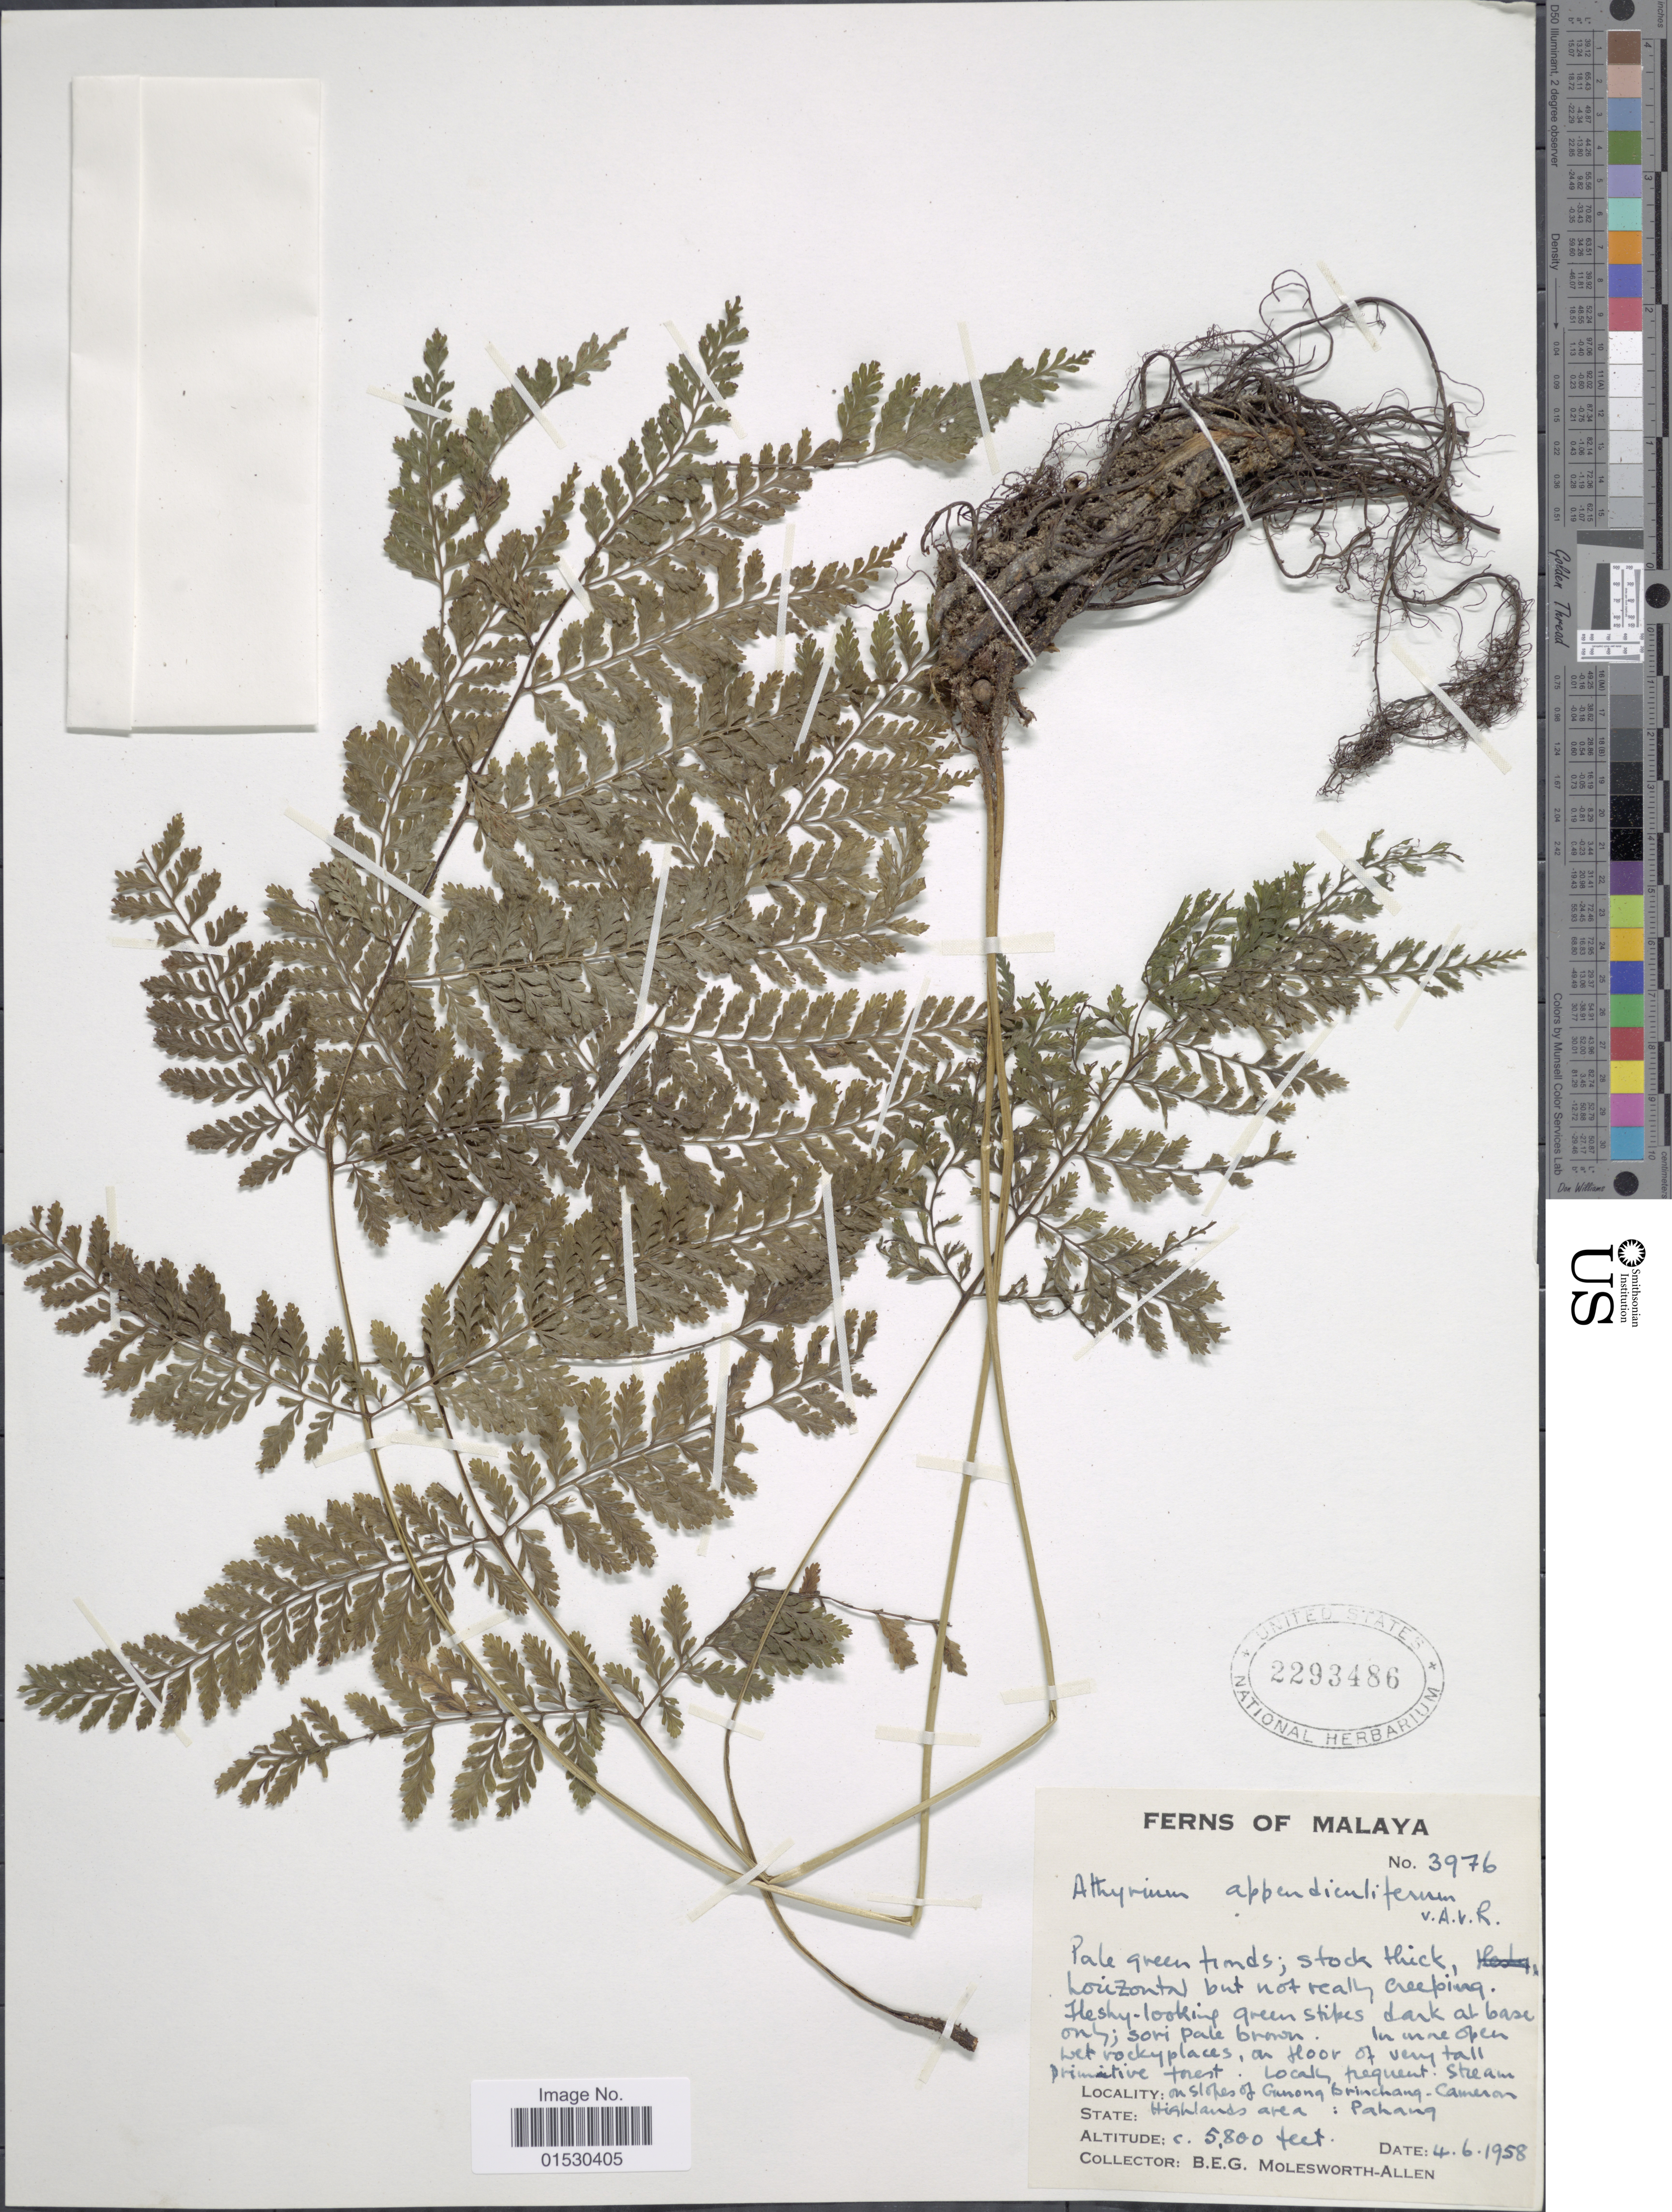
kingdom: Plantae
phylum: Tracheophyta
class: Polypodiopsida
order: Polypodiales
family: Athyriaceae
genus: Athyrium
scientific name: Athyrium appendiculiferum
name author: Alderw.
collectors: B. E. G. Molesworth-Allen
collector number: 3976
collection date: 1958-06-04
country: Malaysia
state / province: Pahang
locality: On slopes of Gunong Brinchang - Cameron Highlands area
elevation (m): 1768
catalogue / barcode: US 2293486